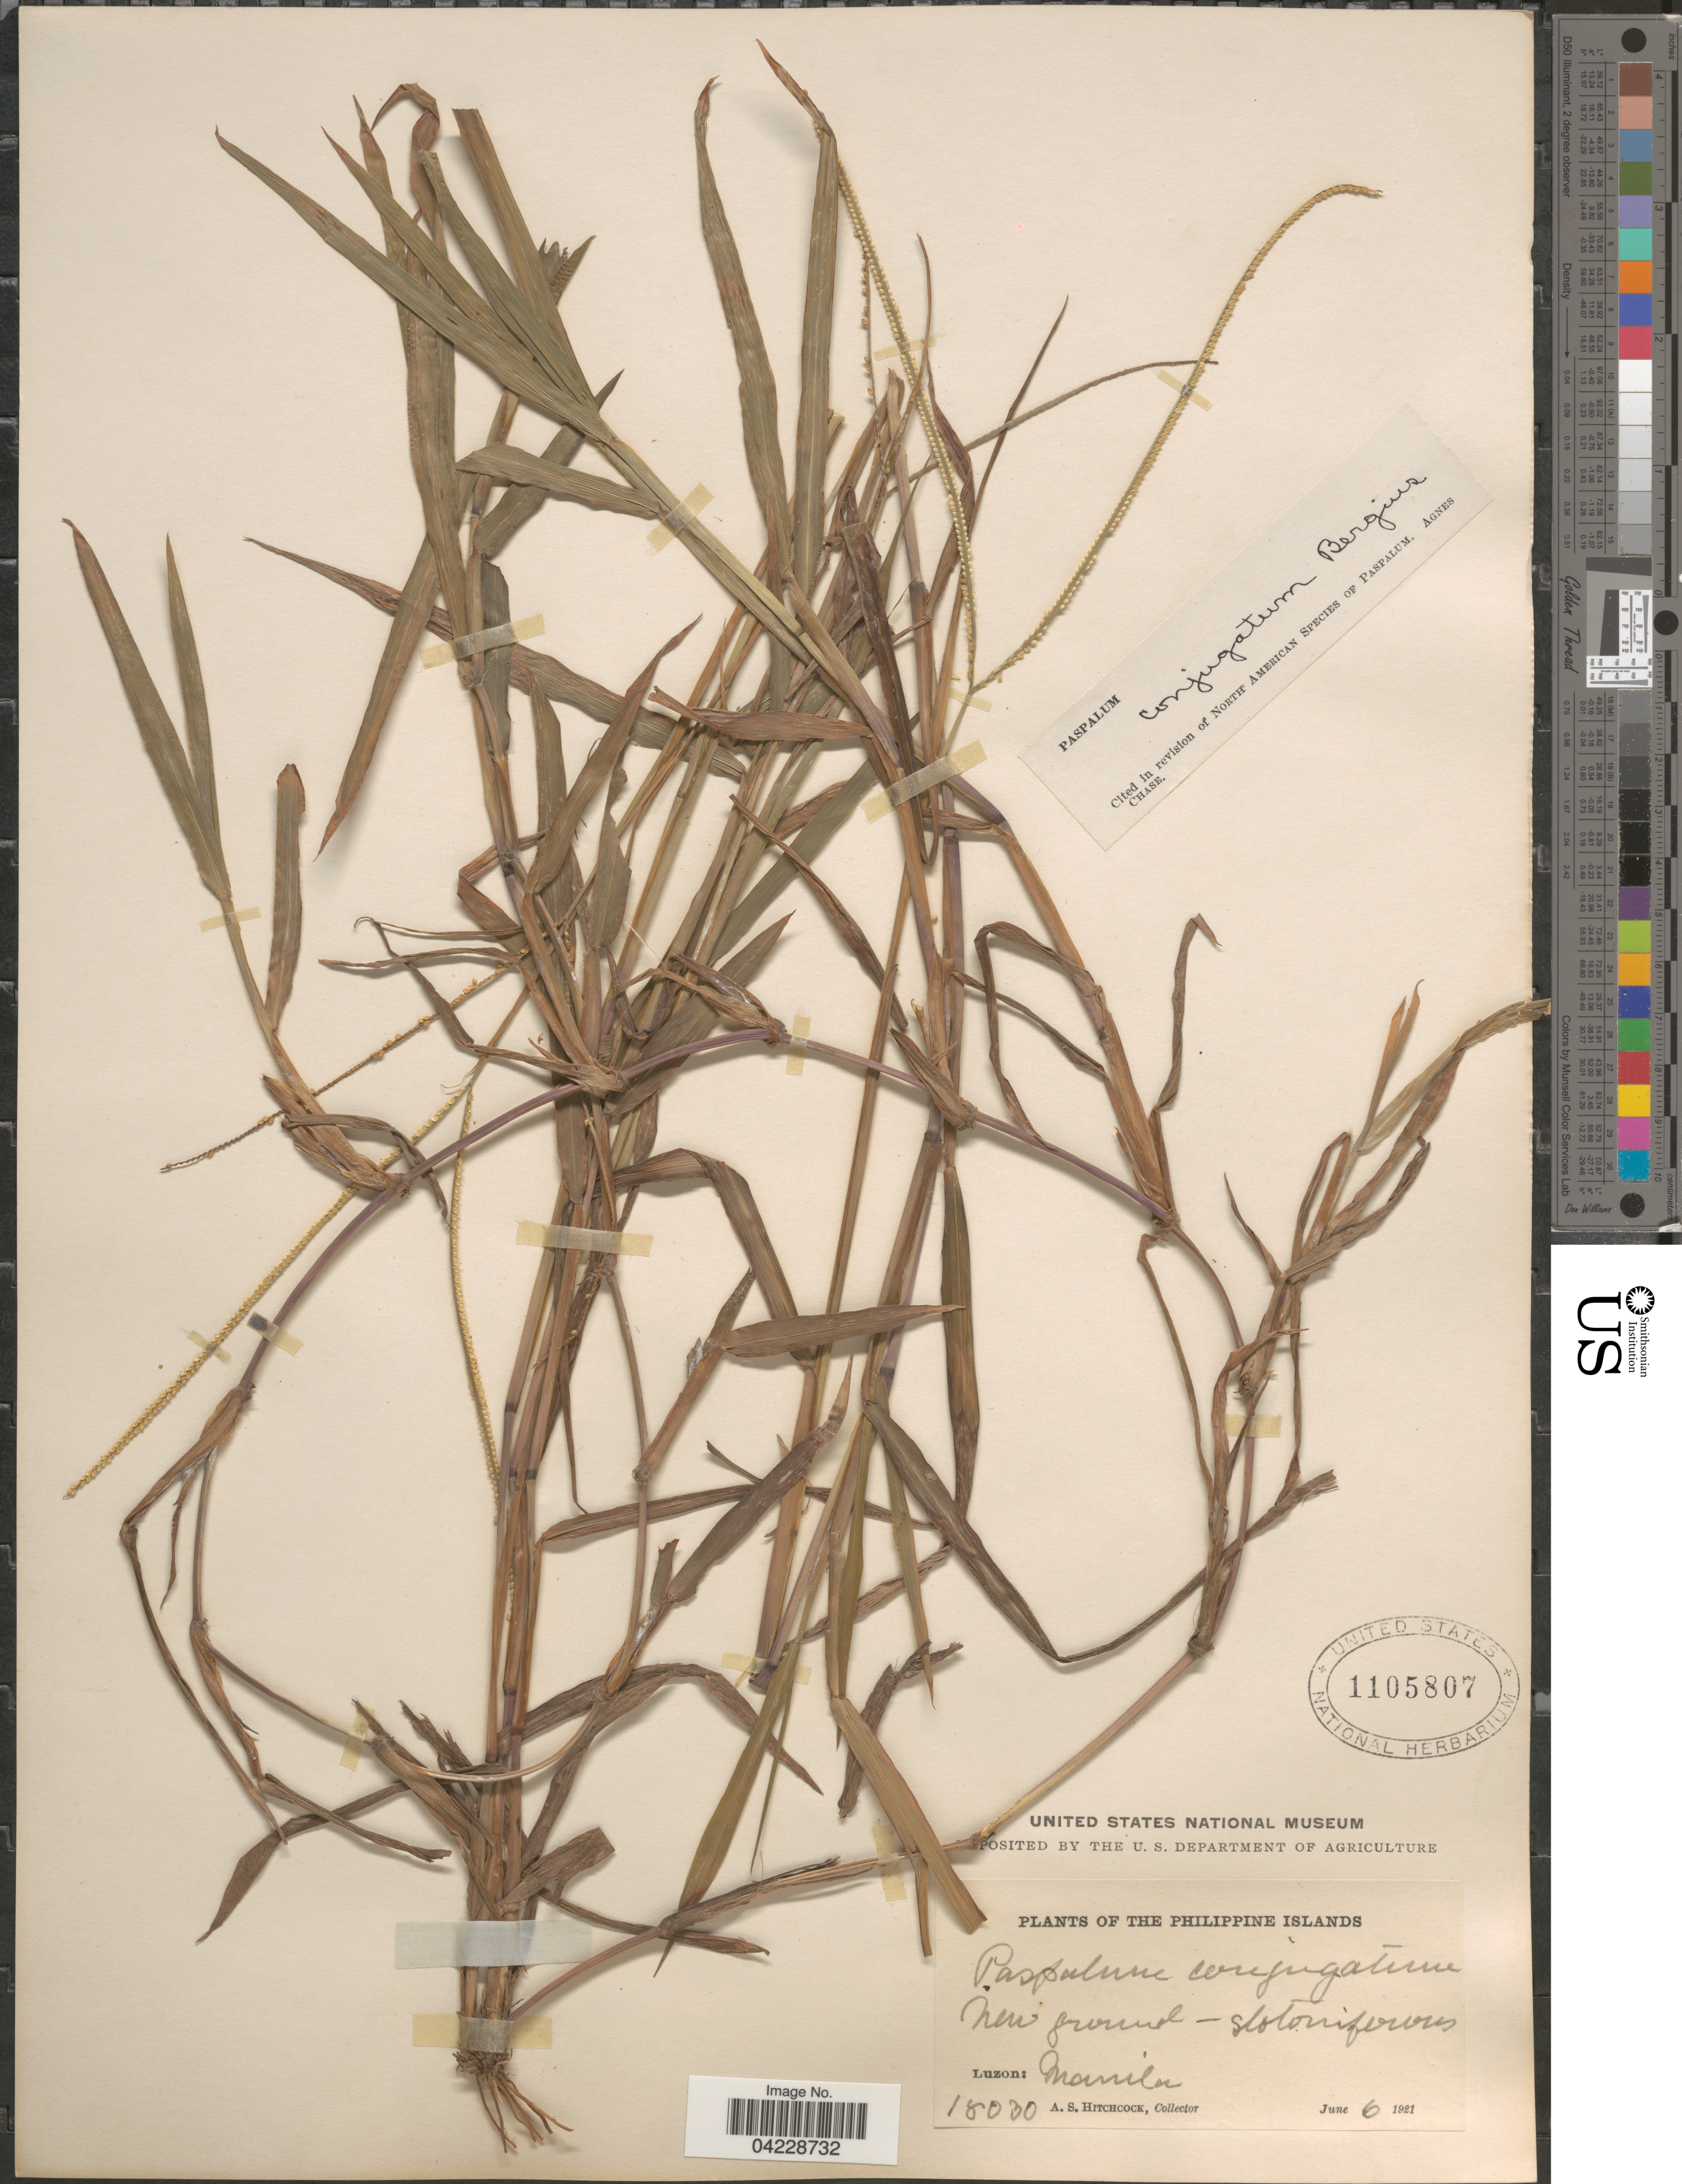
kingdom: Plantae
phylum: Tracheophyta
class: Liliopsida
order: Poales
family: Poaceae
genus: Paspalum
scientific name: Paspalum conjugatum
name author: P.J. Bergius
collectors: A. S. Hitchcock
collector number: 18030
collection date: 1921-06-06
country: Philippines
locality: Philippine Islands. Luzon: Manila.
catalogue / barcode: US 1105807